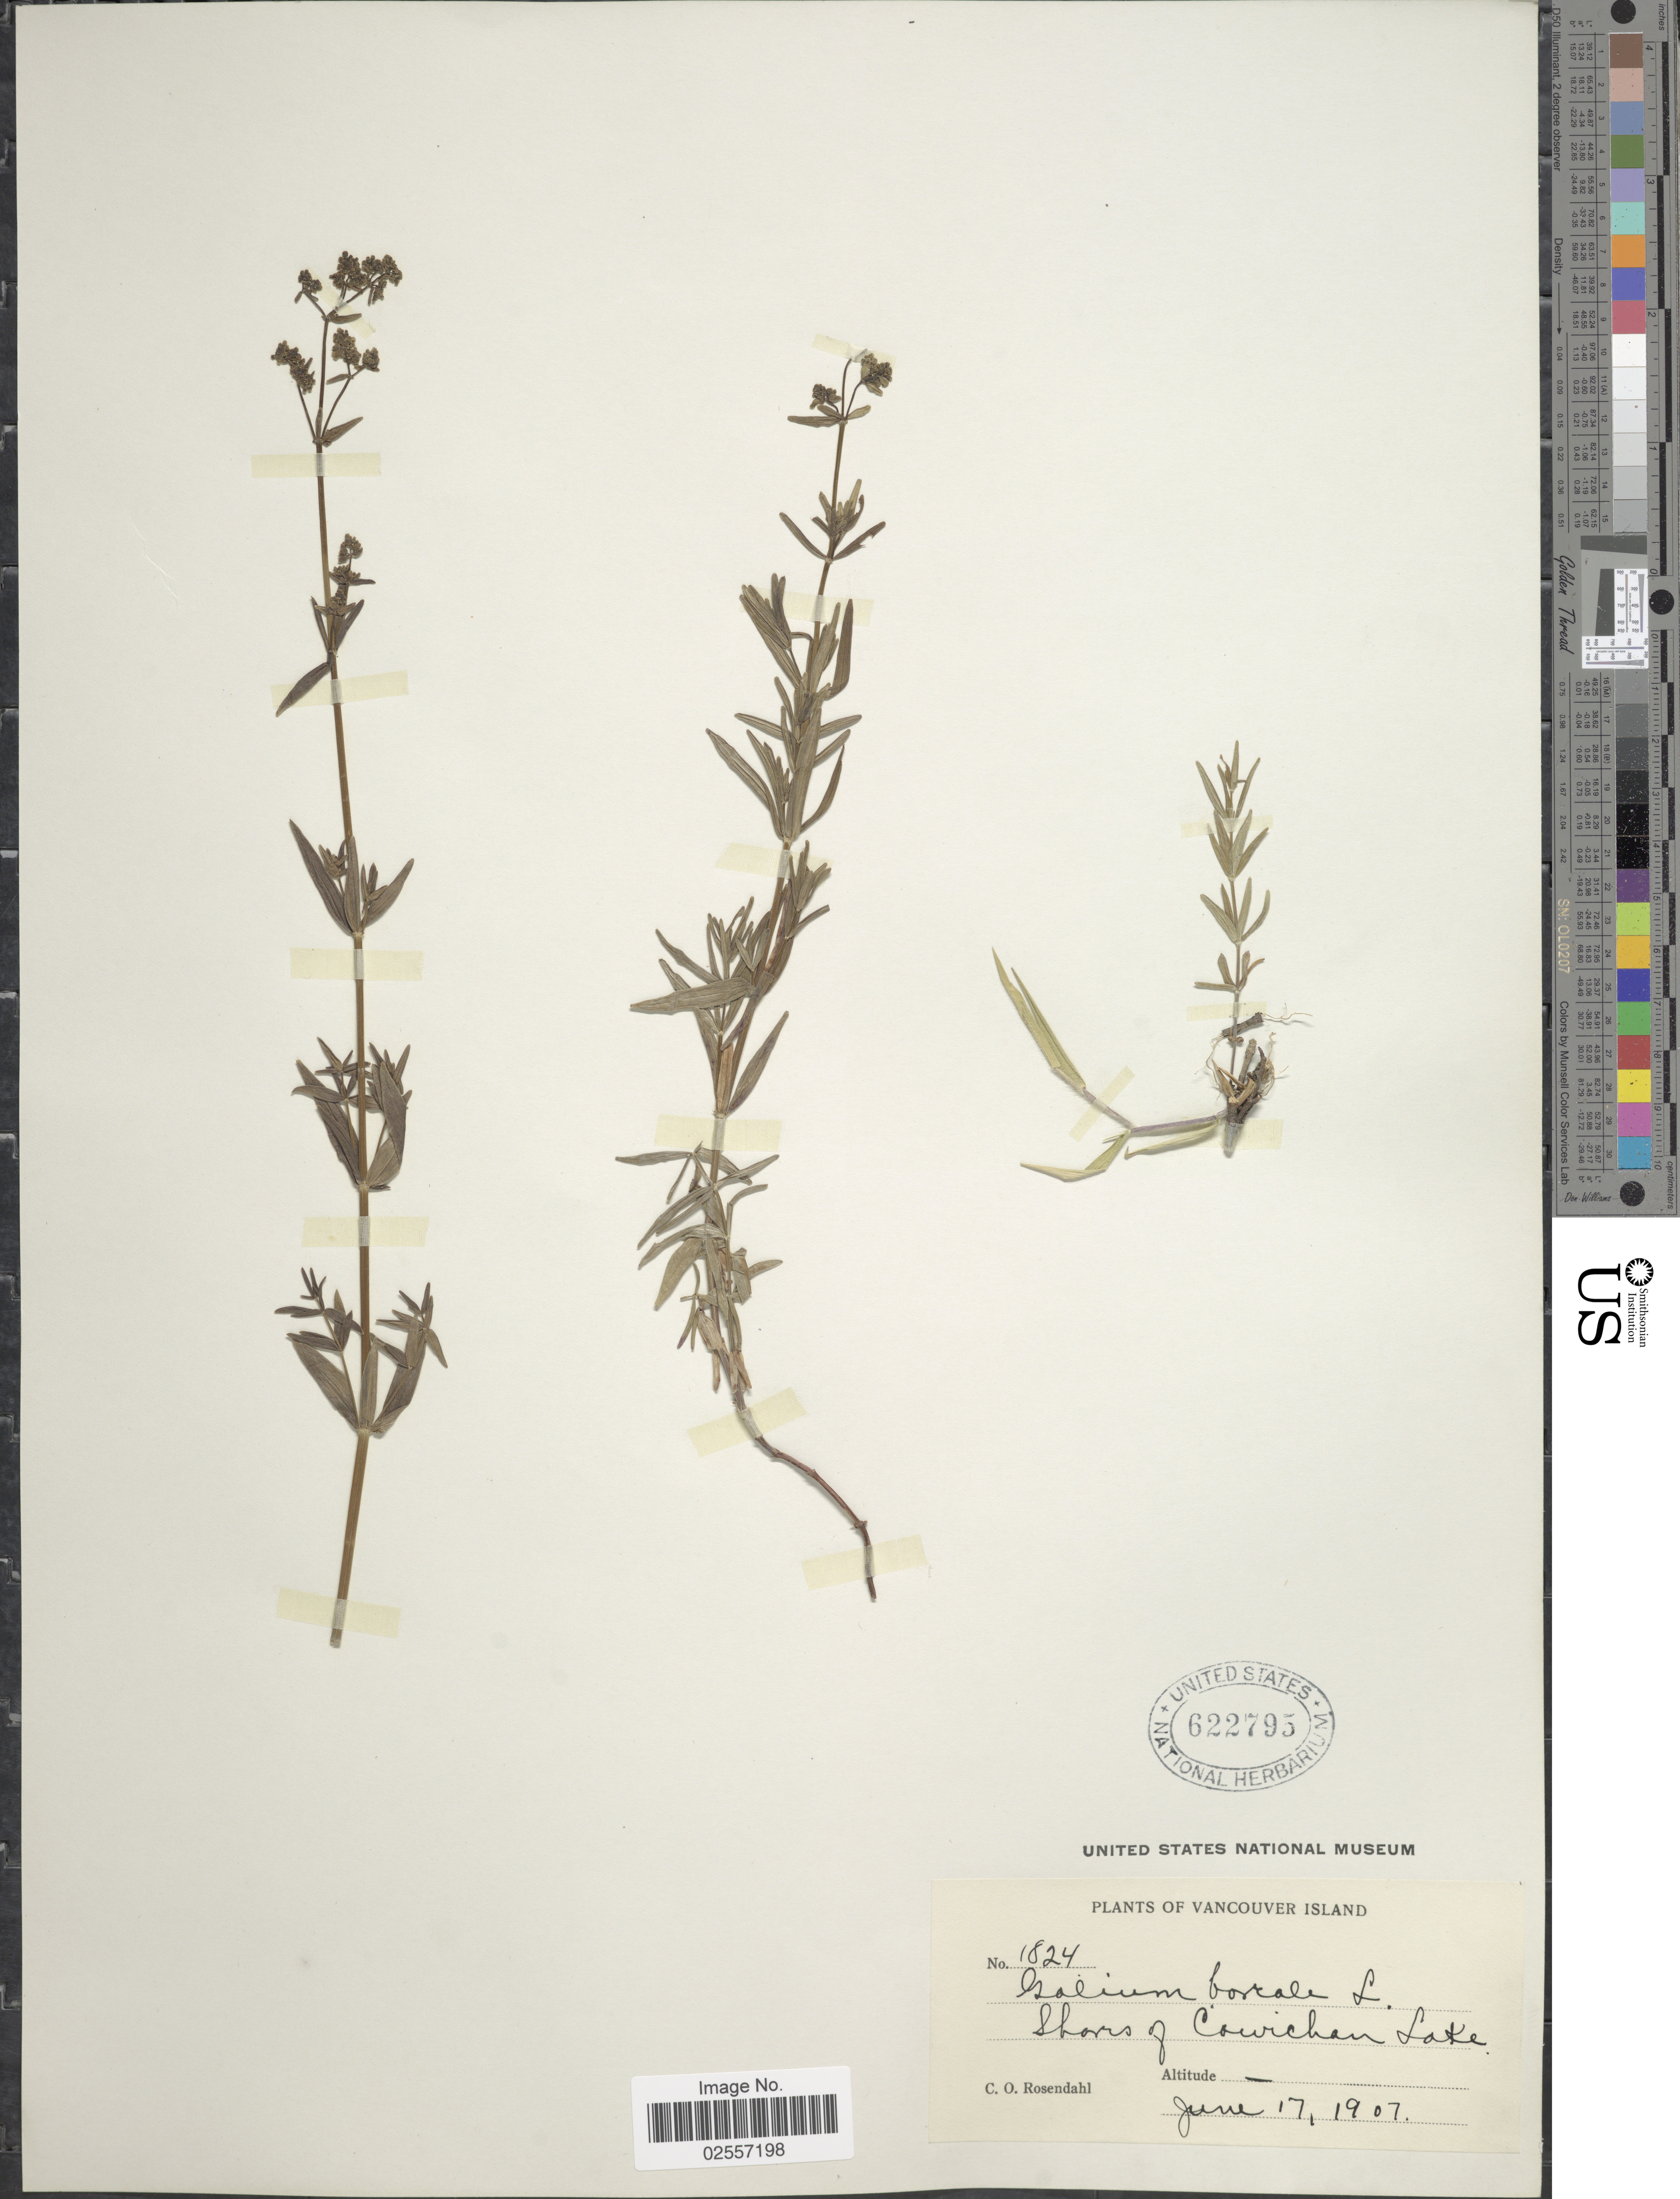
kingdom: Plantae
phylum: Tracheophyta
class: Magnoliopsida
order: Gentianales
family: Rubiaceae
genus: Galium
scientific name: Galium boreale L.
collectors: C. O. Rosendahl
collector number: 1824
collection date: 1907-06-17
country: Canada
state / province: British Columbia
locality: Vancouver Island. Shores of Cowichan Lake.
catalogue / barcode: US 622795